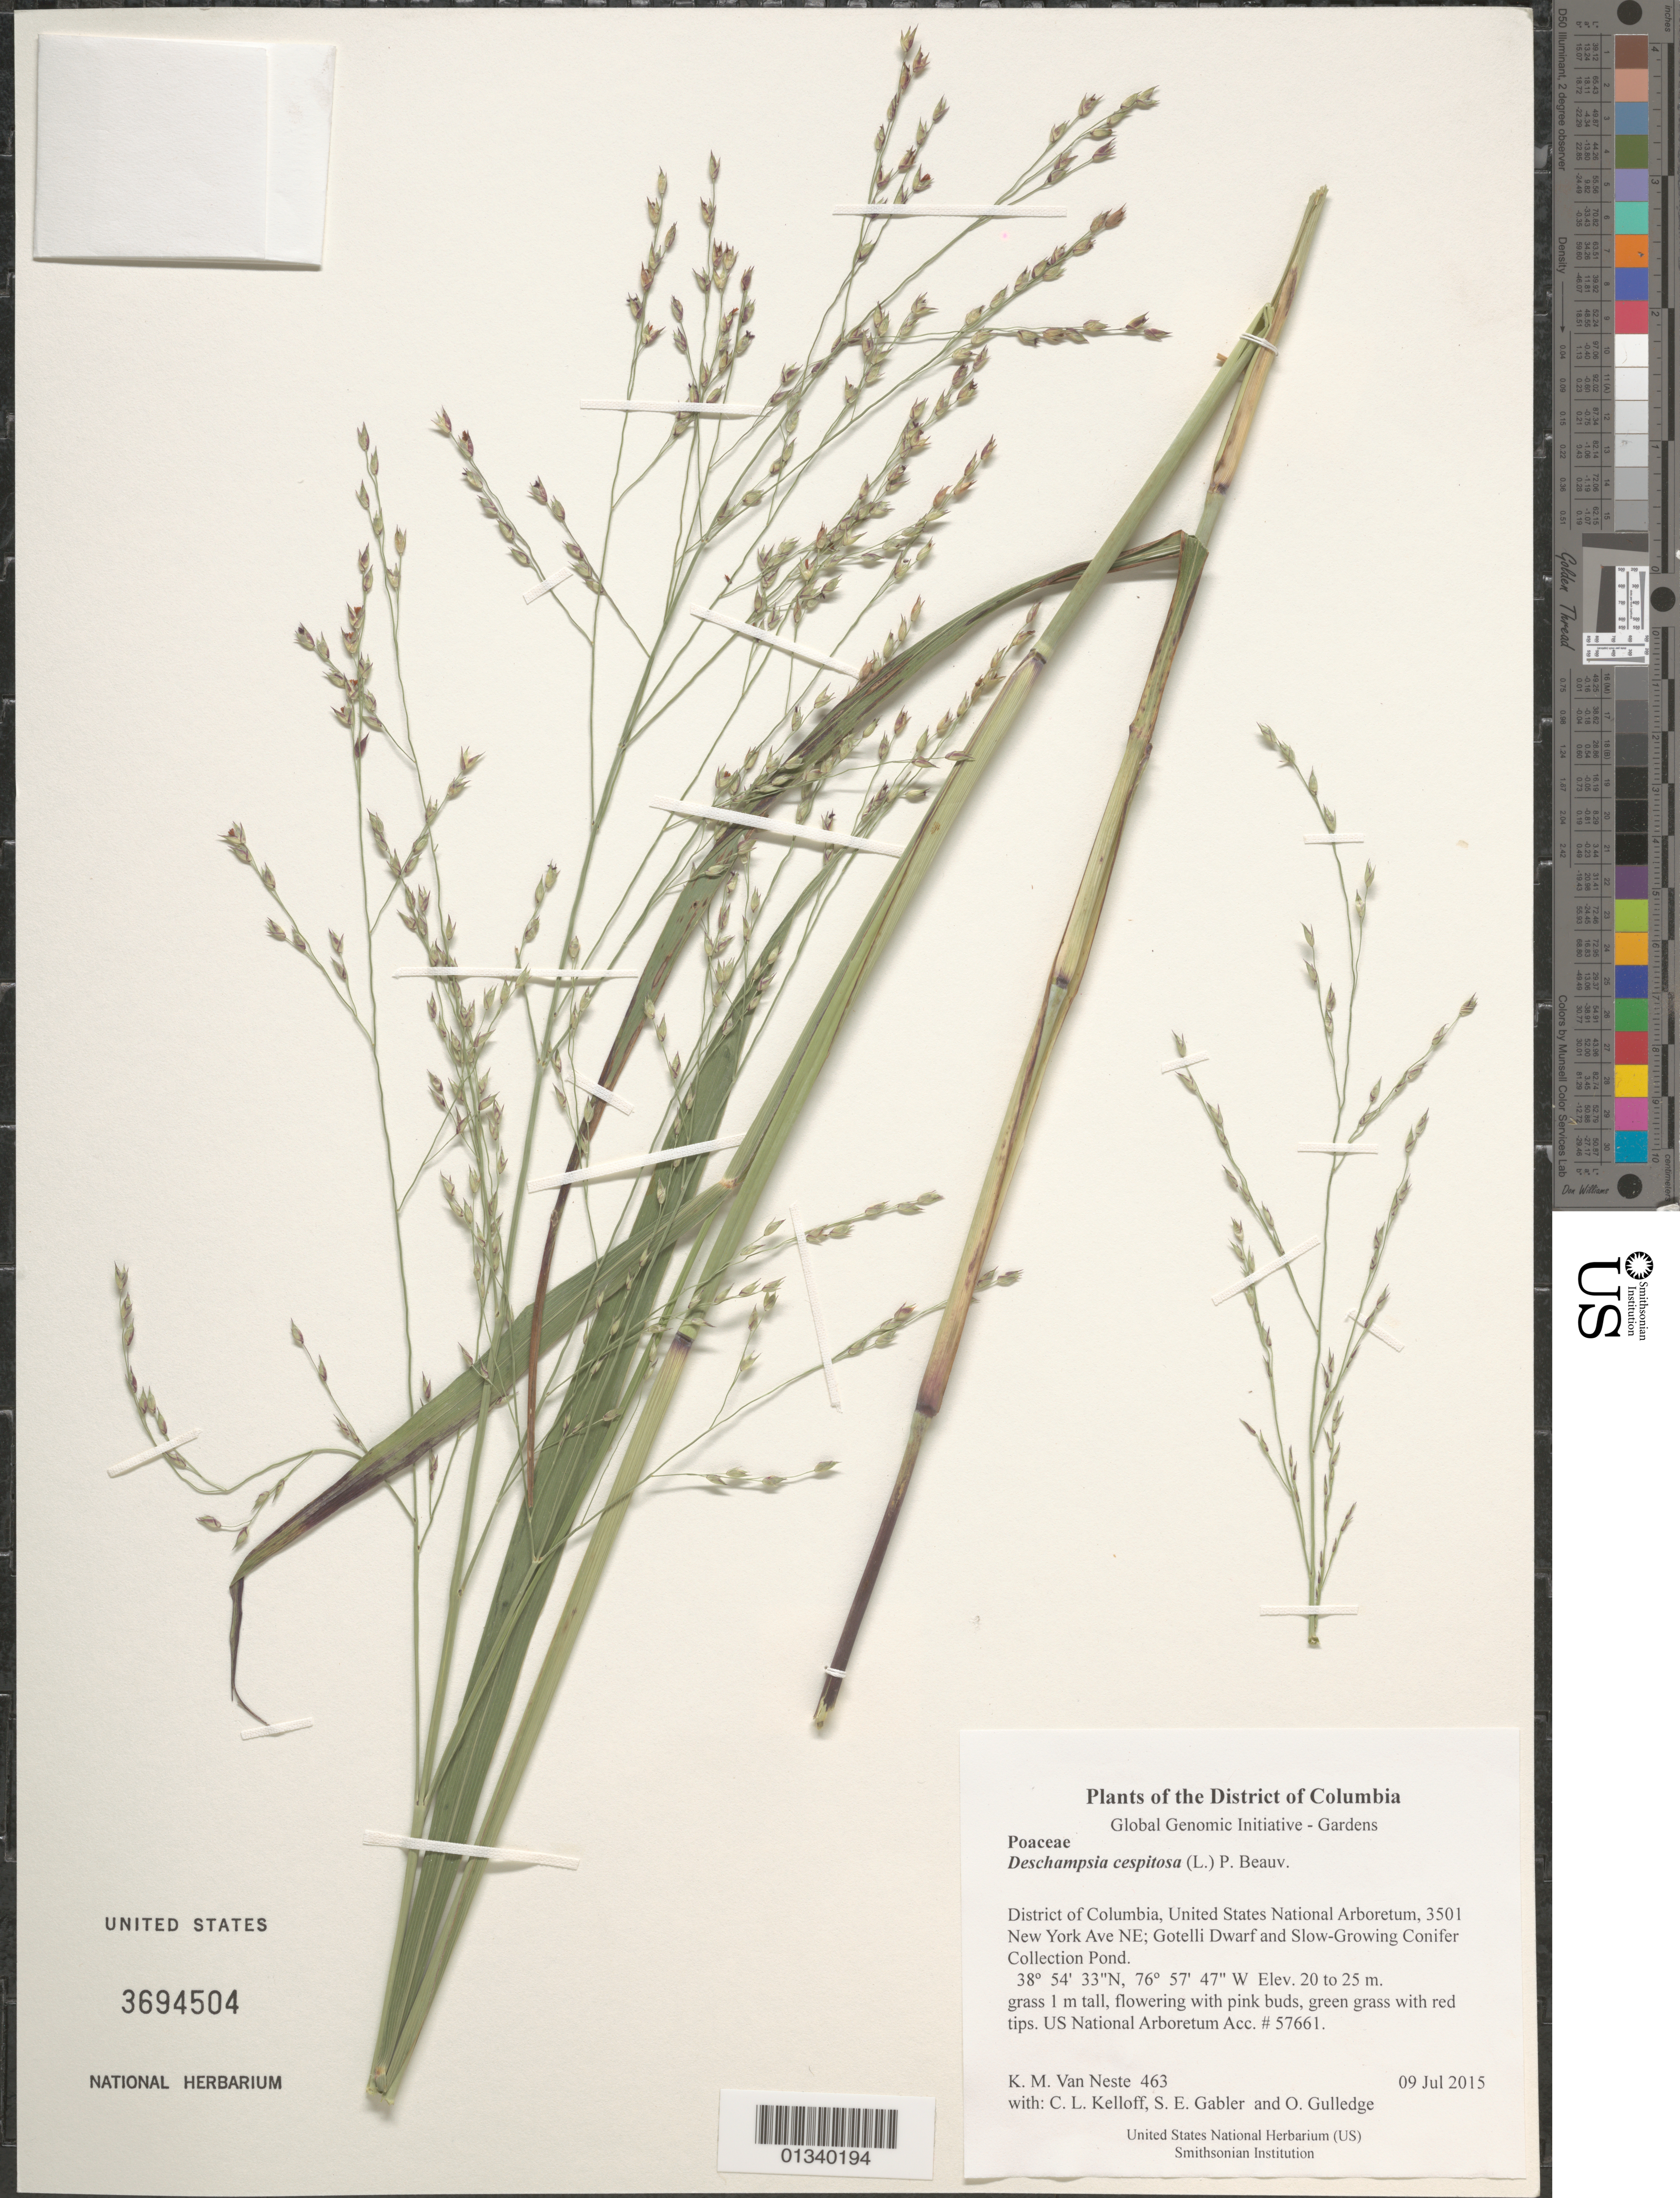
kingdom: Plantae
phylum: Tracheophyta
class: Liliopsida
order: Poales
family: Poaceae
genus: Deschampsia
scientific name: Deschampsia cespitosa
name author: (L.) P. Beauv.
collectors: K. M. Van Neste, C. L. Kelloff, S. E. Gabler & O. Gulledge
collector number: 463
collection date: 2015-07-09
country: United States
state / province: District of Columbia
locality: United States National Arboretum, 3501 New York Ave NE; Gotelli Dwarf and Slow-Growing Conifer Collection Pond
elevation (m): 20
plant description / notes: Deschampsia cespitosa 'Goldgehaenge' GOLDEN PENDANT NATIONAL ARBORETUM PROVENANCE INFO: USNA ACCESSION: 57661 RECEIVED: Deschampsia cespitosa 'Goldgehange'division5/2/1986 PROVENANCE CODE: G FULL PROVENANCE: from a cultivated plant not of known wild origin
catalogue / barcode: US 3694504